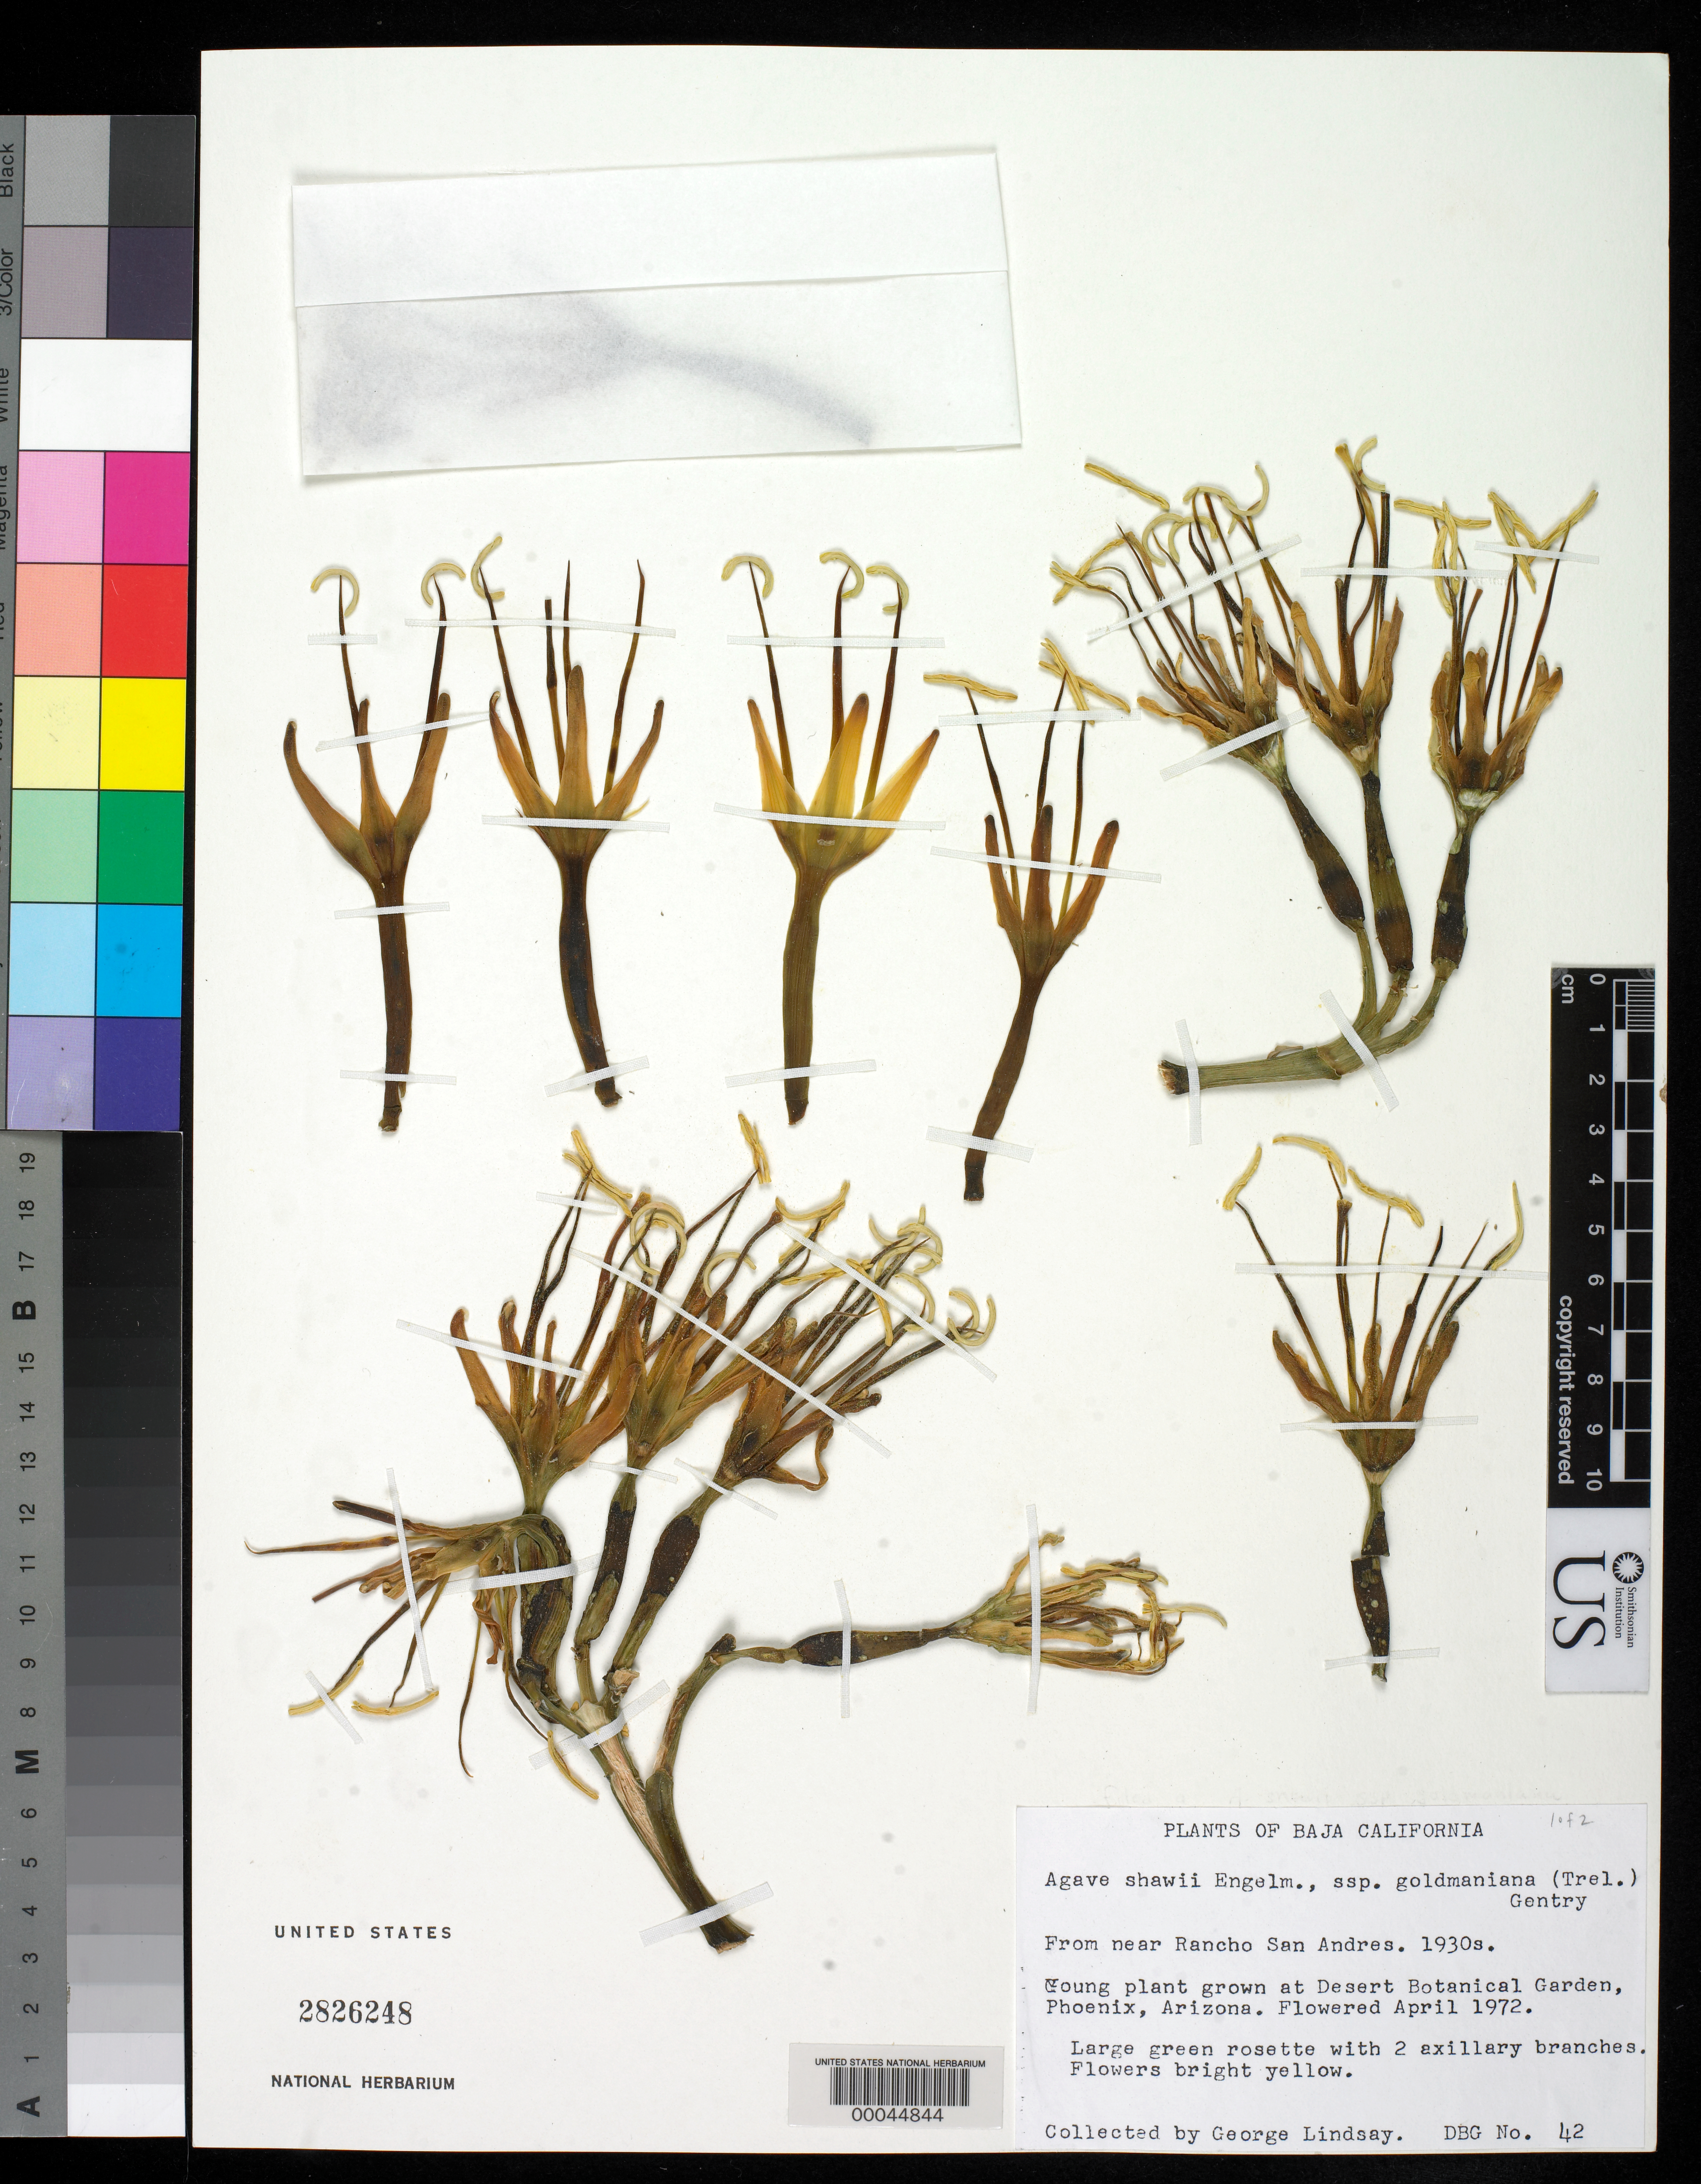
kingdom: Plantae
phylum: Tracheophyta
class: Liliopsida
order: Asparagales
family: Asparagaceae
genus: Agave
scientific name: Agave shawii subsp. goldmaniana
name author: (Trel.) Gentry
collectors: G. Lindsay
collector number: Dbg No. 42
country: Mexico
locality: E of Monserrat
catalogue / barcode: US 2826248